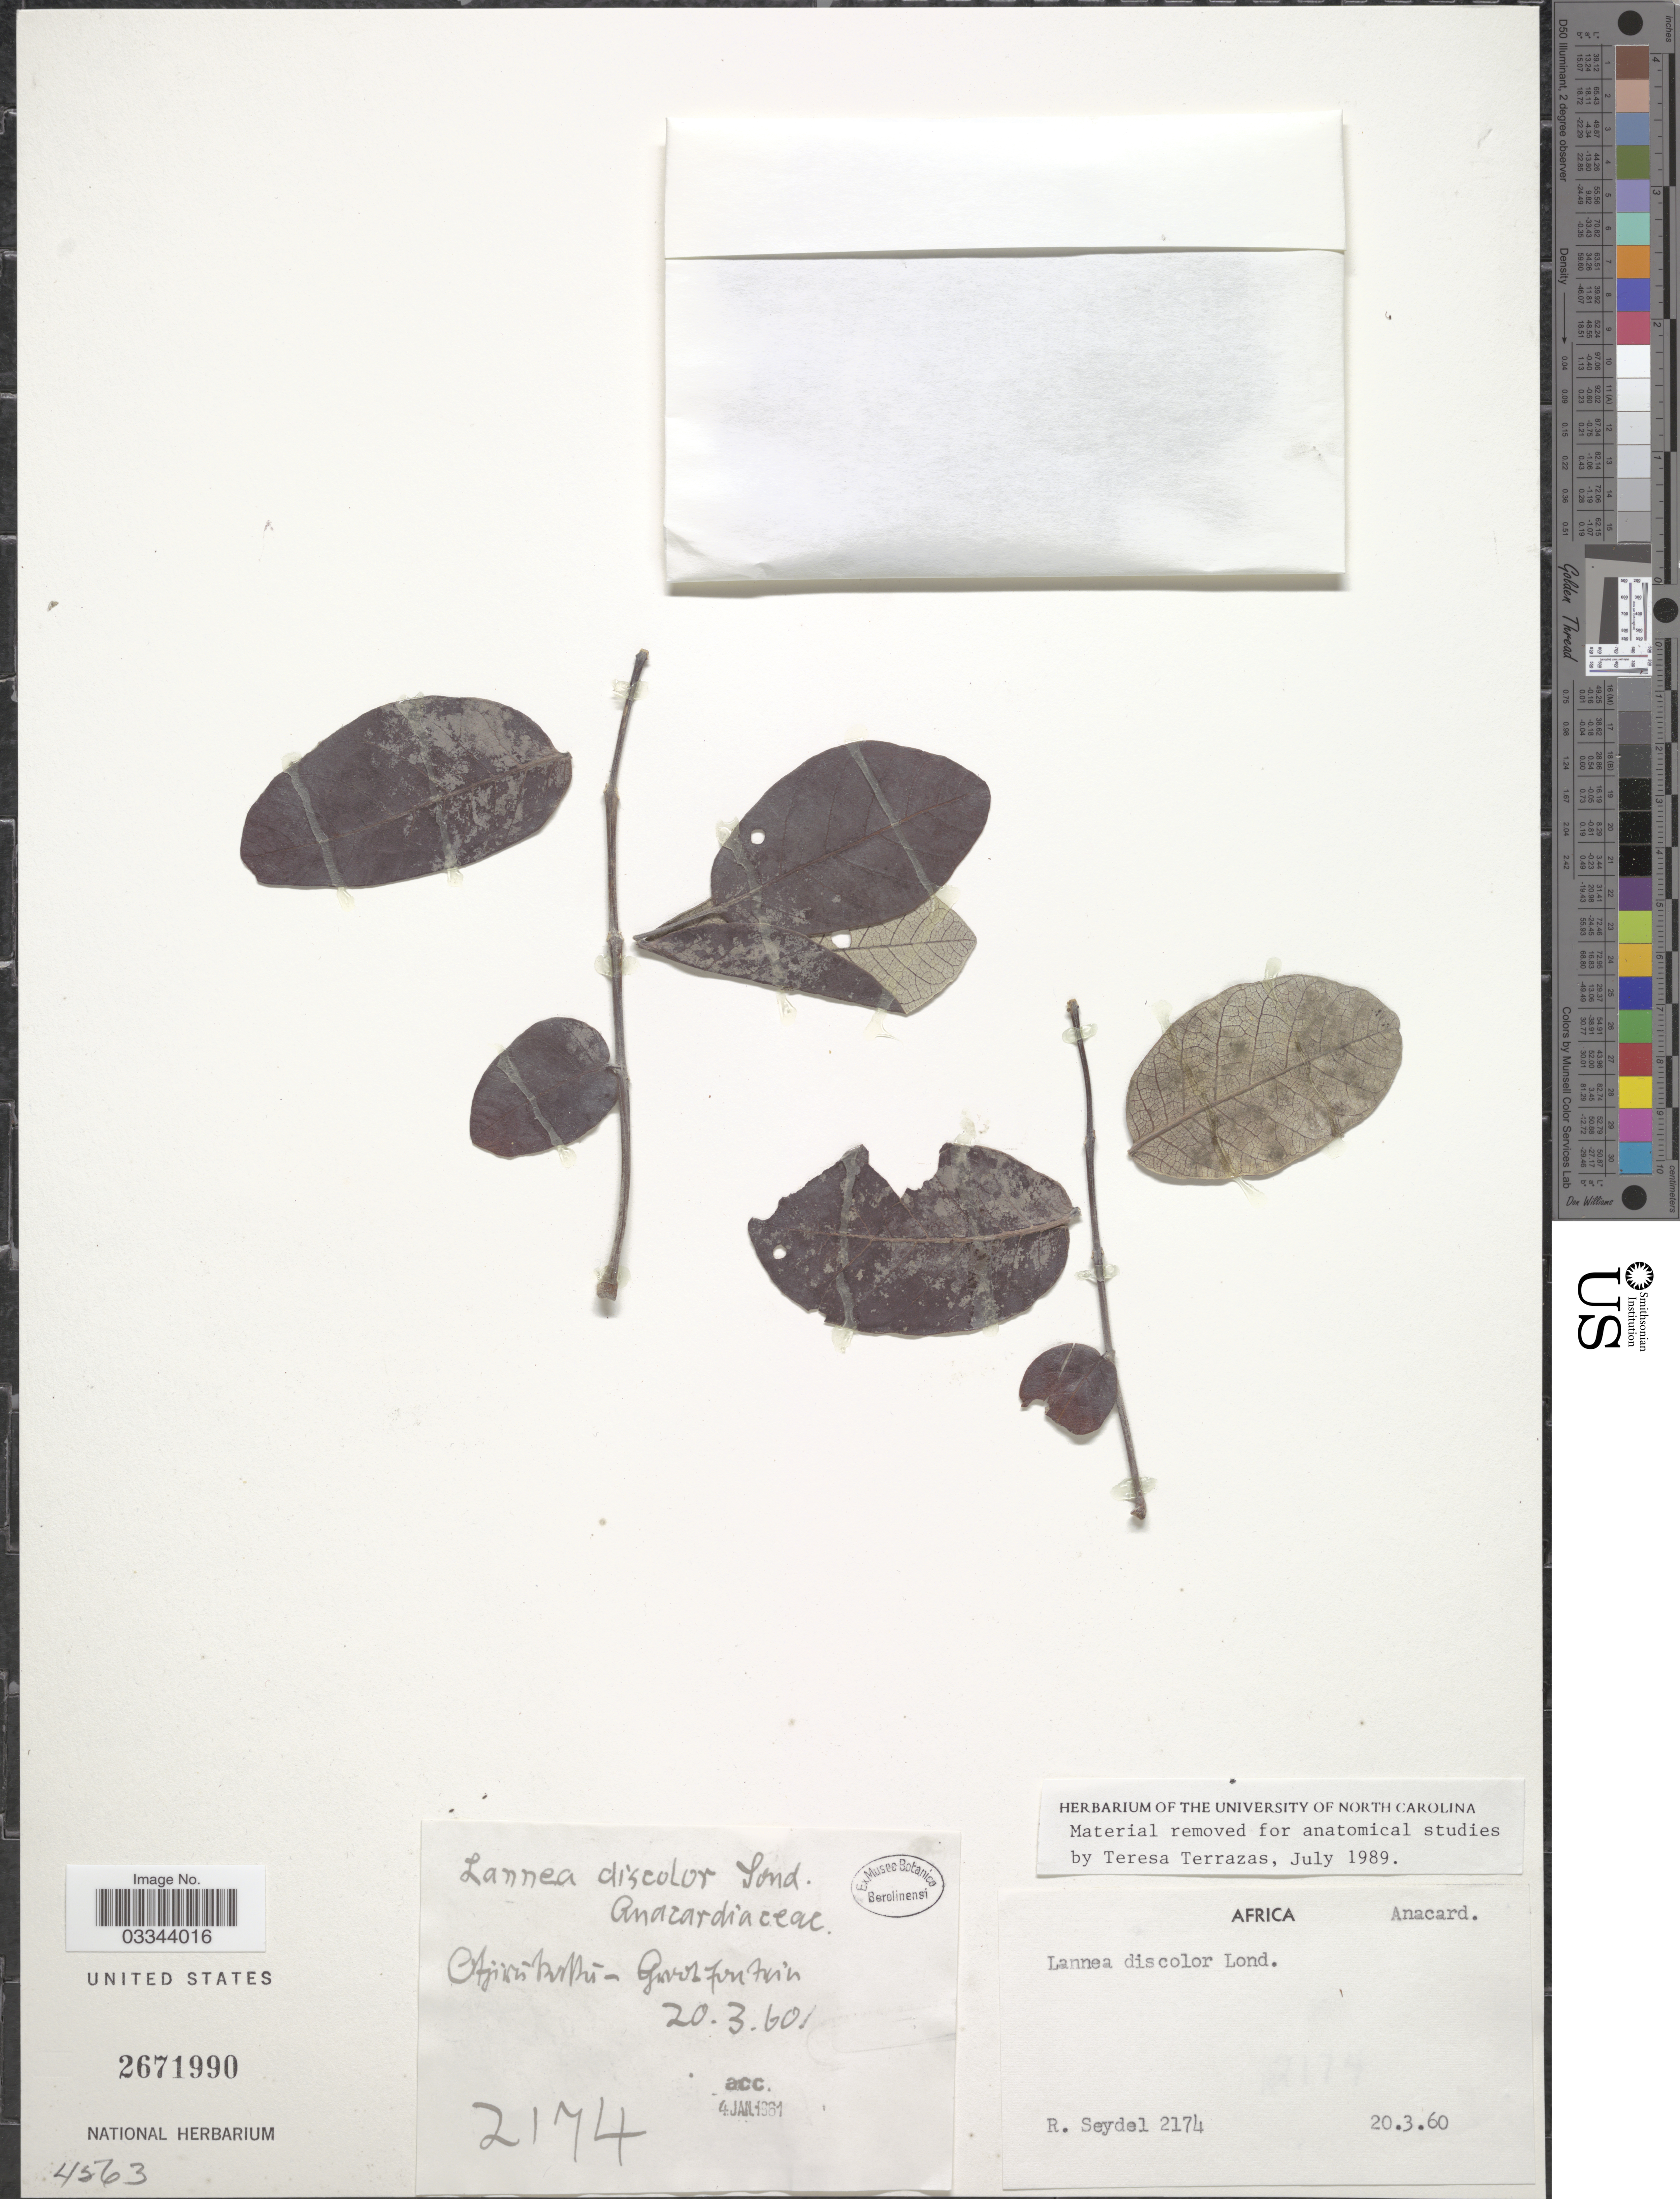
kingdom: Plantae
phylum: Tracheophyta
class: Magnoliopsida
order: Sapindales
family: Anacardiaceae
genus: Lannea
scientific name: Lannea discolor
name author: (Sond.) Engl.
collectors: R. Seydel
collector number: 2174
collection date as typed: Transcribed d/m/y: 20/3/60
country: Namibia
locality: Africa, [illegible text] - Grootfontein.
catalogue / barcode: US 2671990